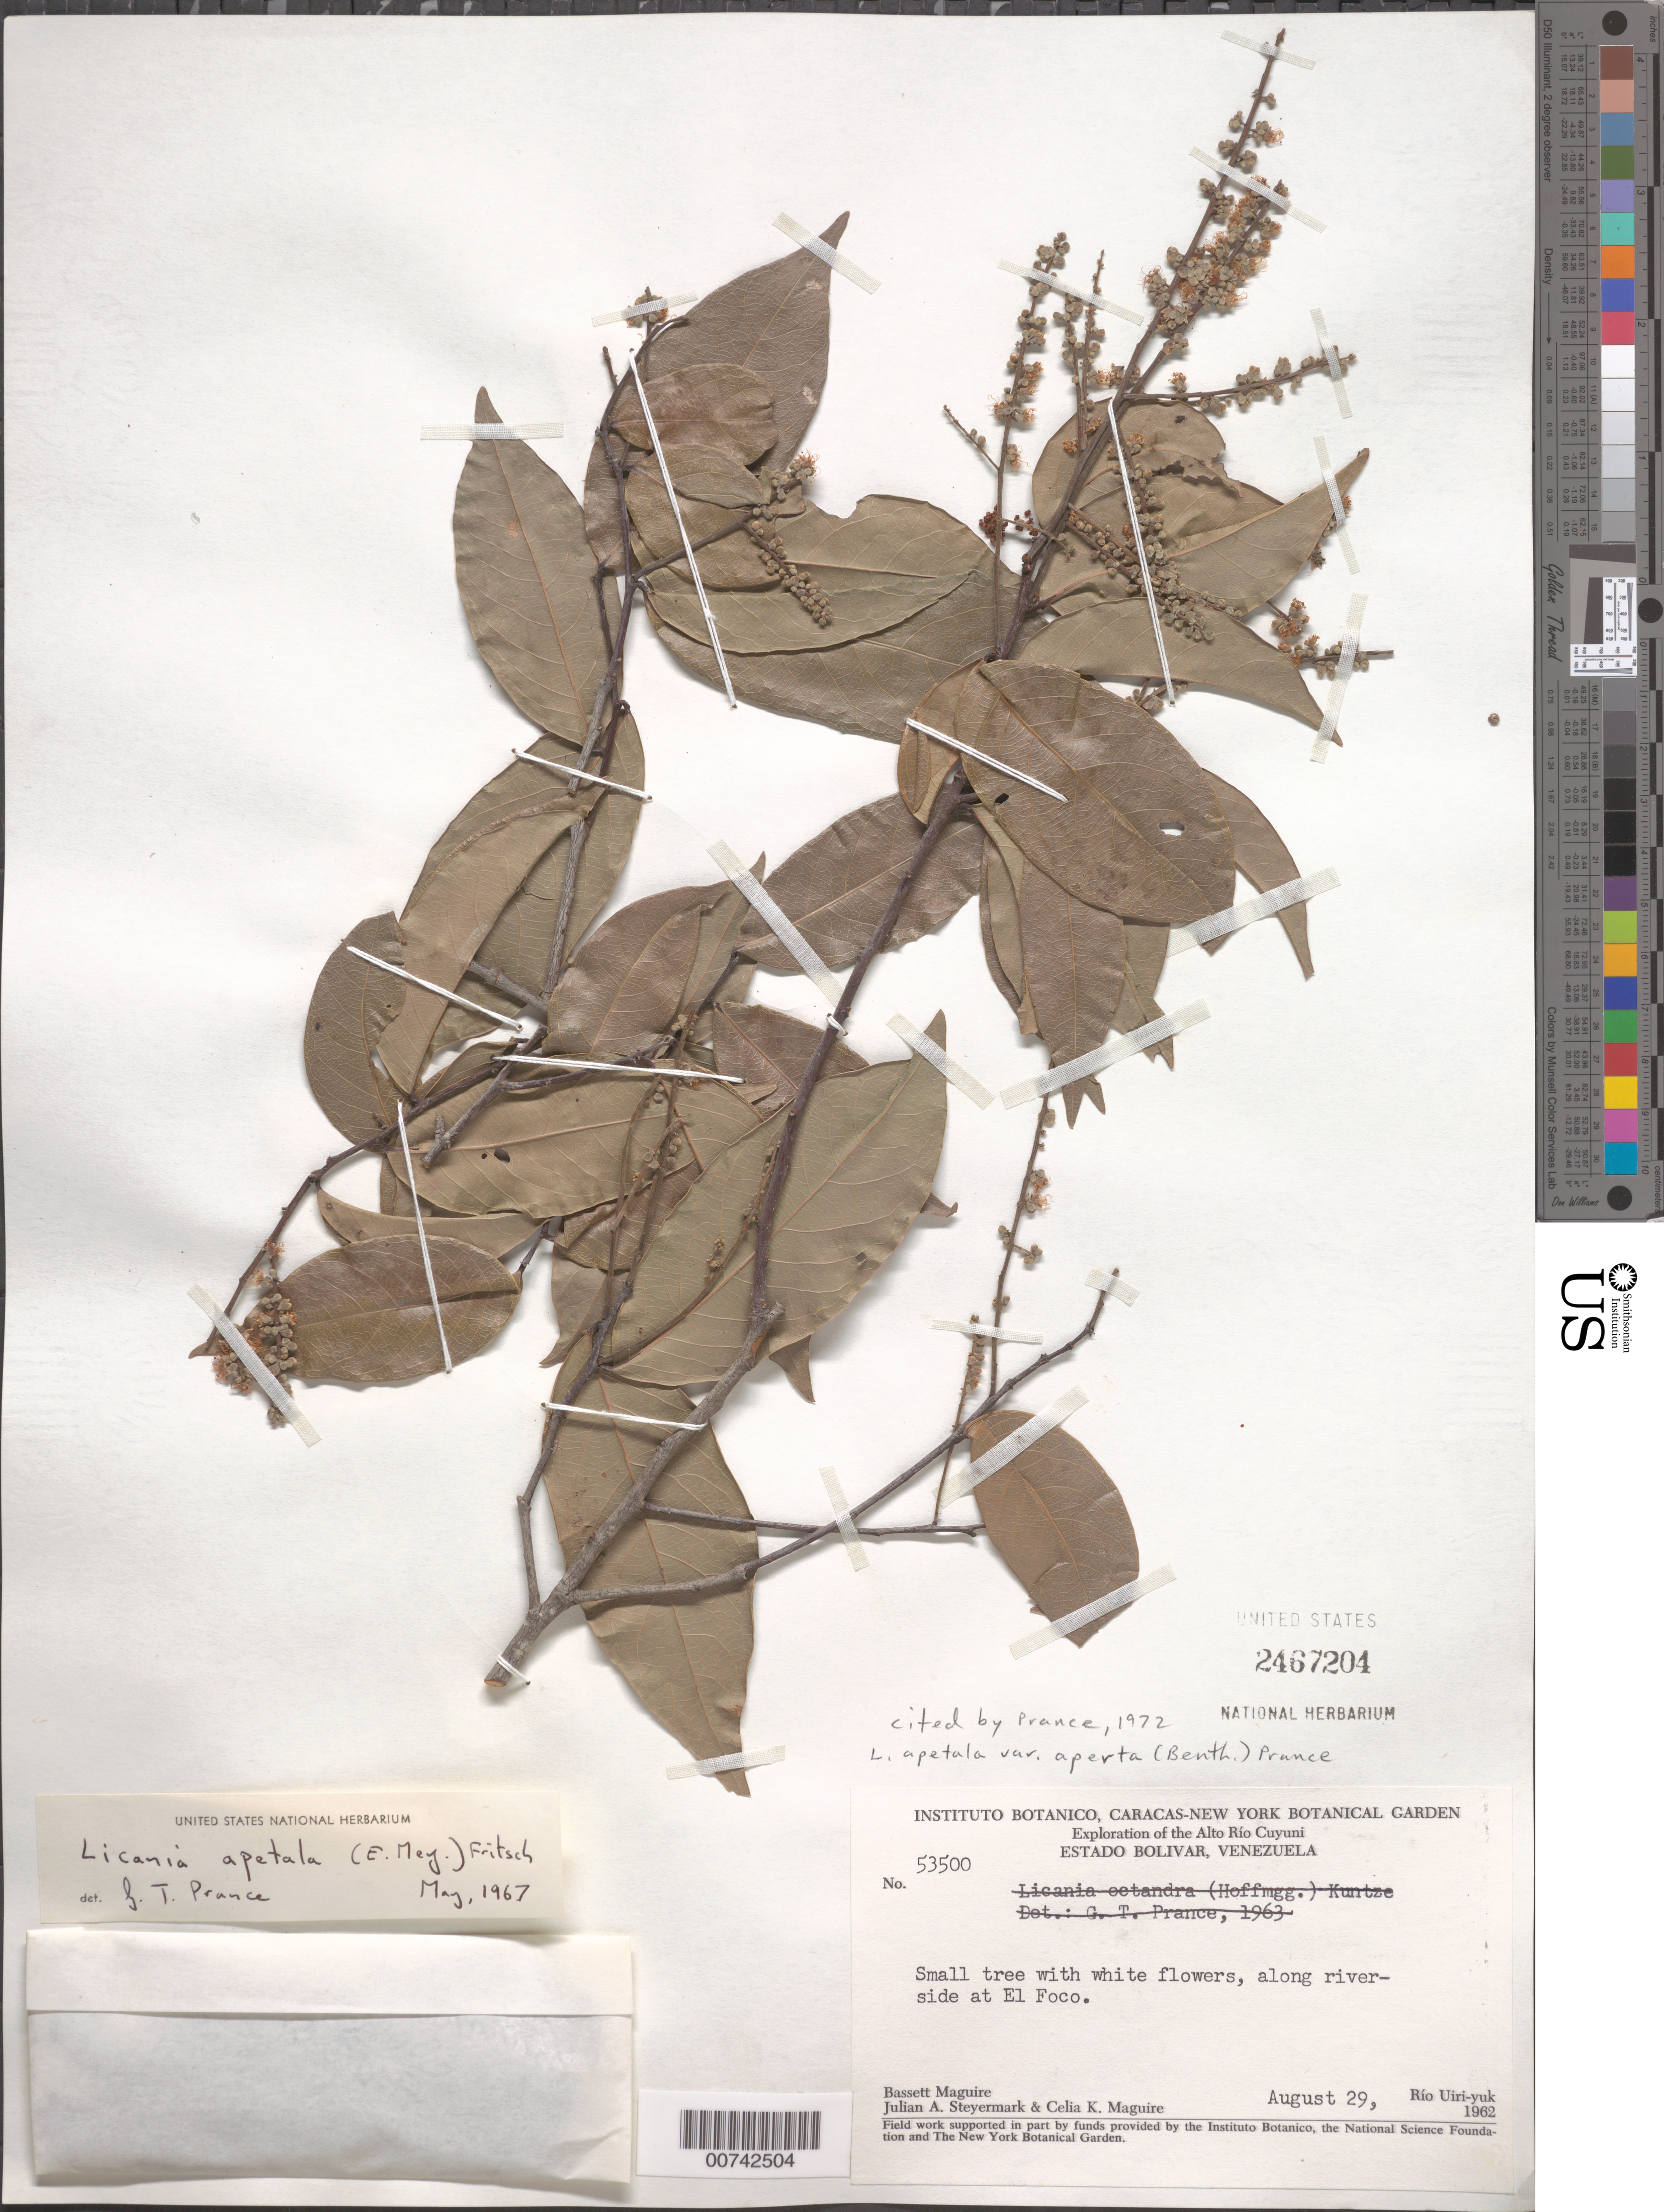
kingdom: Plantae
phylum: Tracheophyta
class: Magnoliopsida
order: Malpighiales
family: Chrysobalanaceae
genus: Leptobalanus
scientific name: Leptobalanus apetalus var. apertus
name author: (Benth.) Sothers & Prance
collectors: B. Maguire, J. Steyermark & C. K. Maguire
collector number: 53500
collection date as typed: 29-Aug-62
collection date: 1962-08-29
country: Venezuela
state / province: Bolívar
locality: Alto Río Cuyuni, El Foco, Río Uiri-yuk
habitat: Along riverside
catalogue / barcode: US 2467204